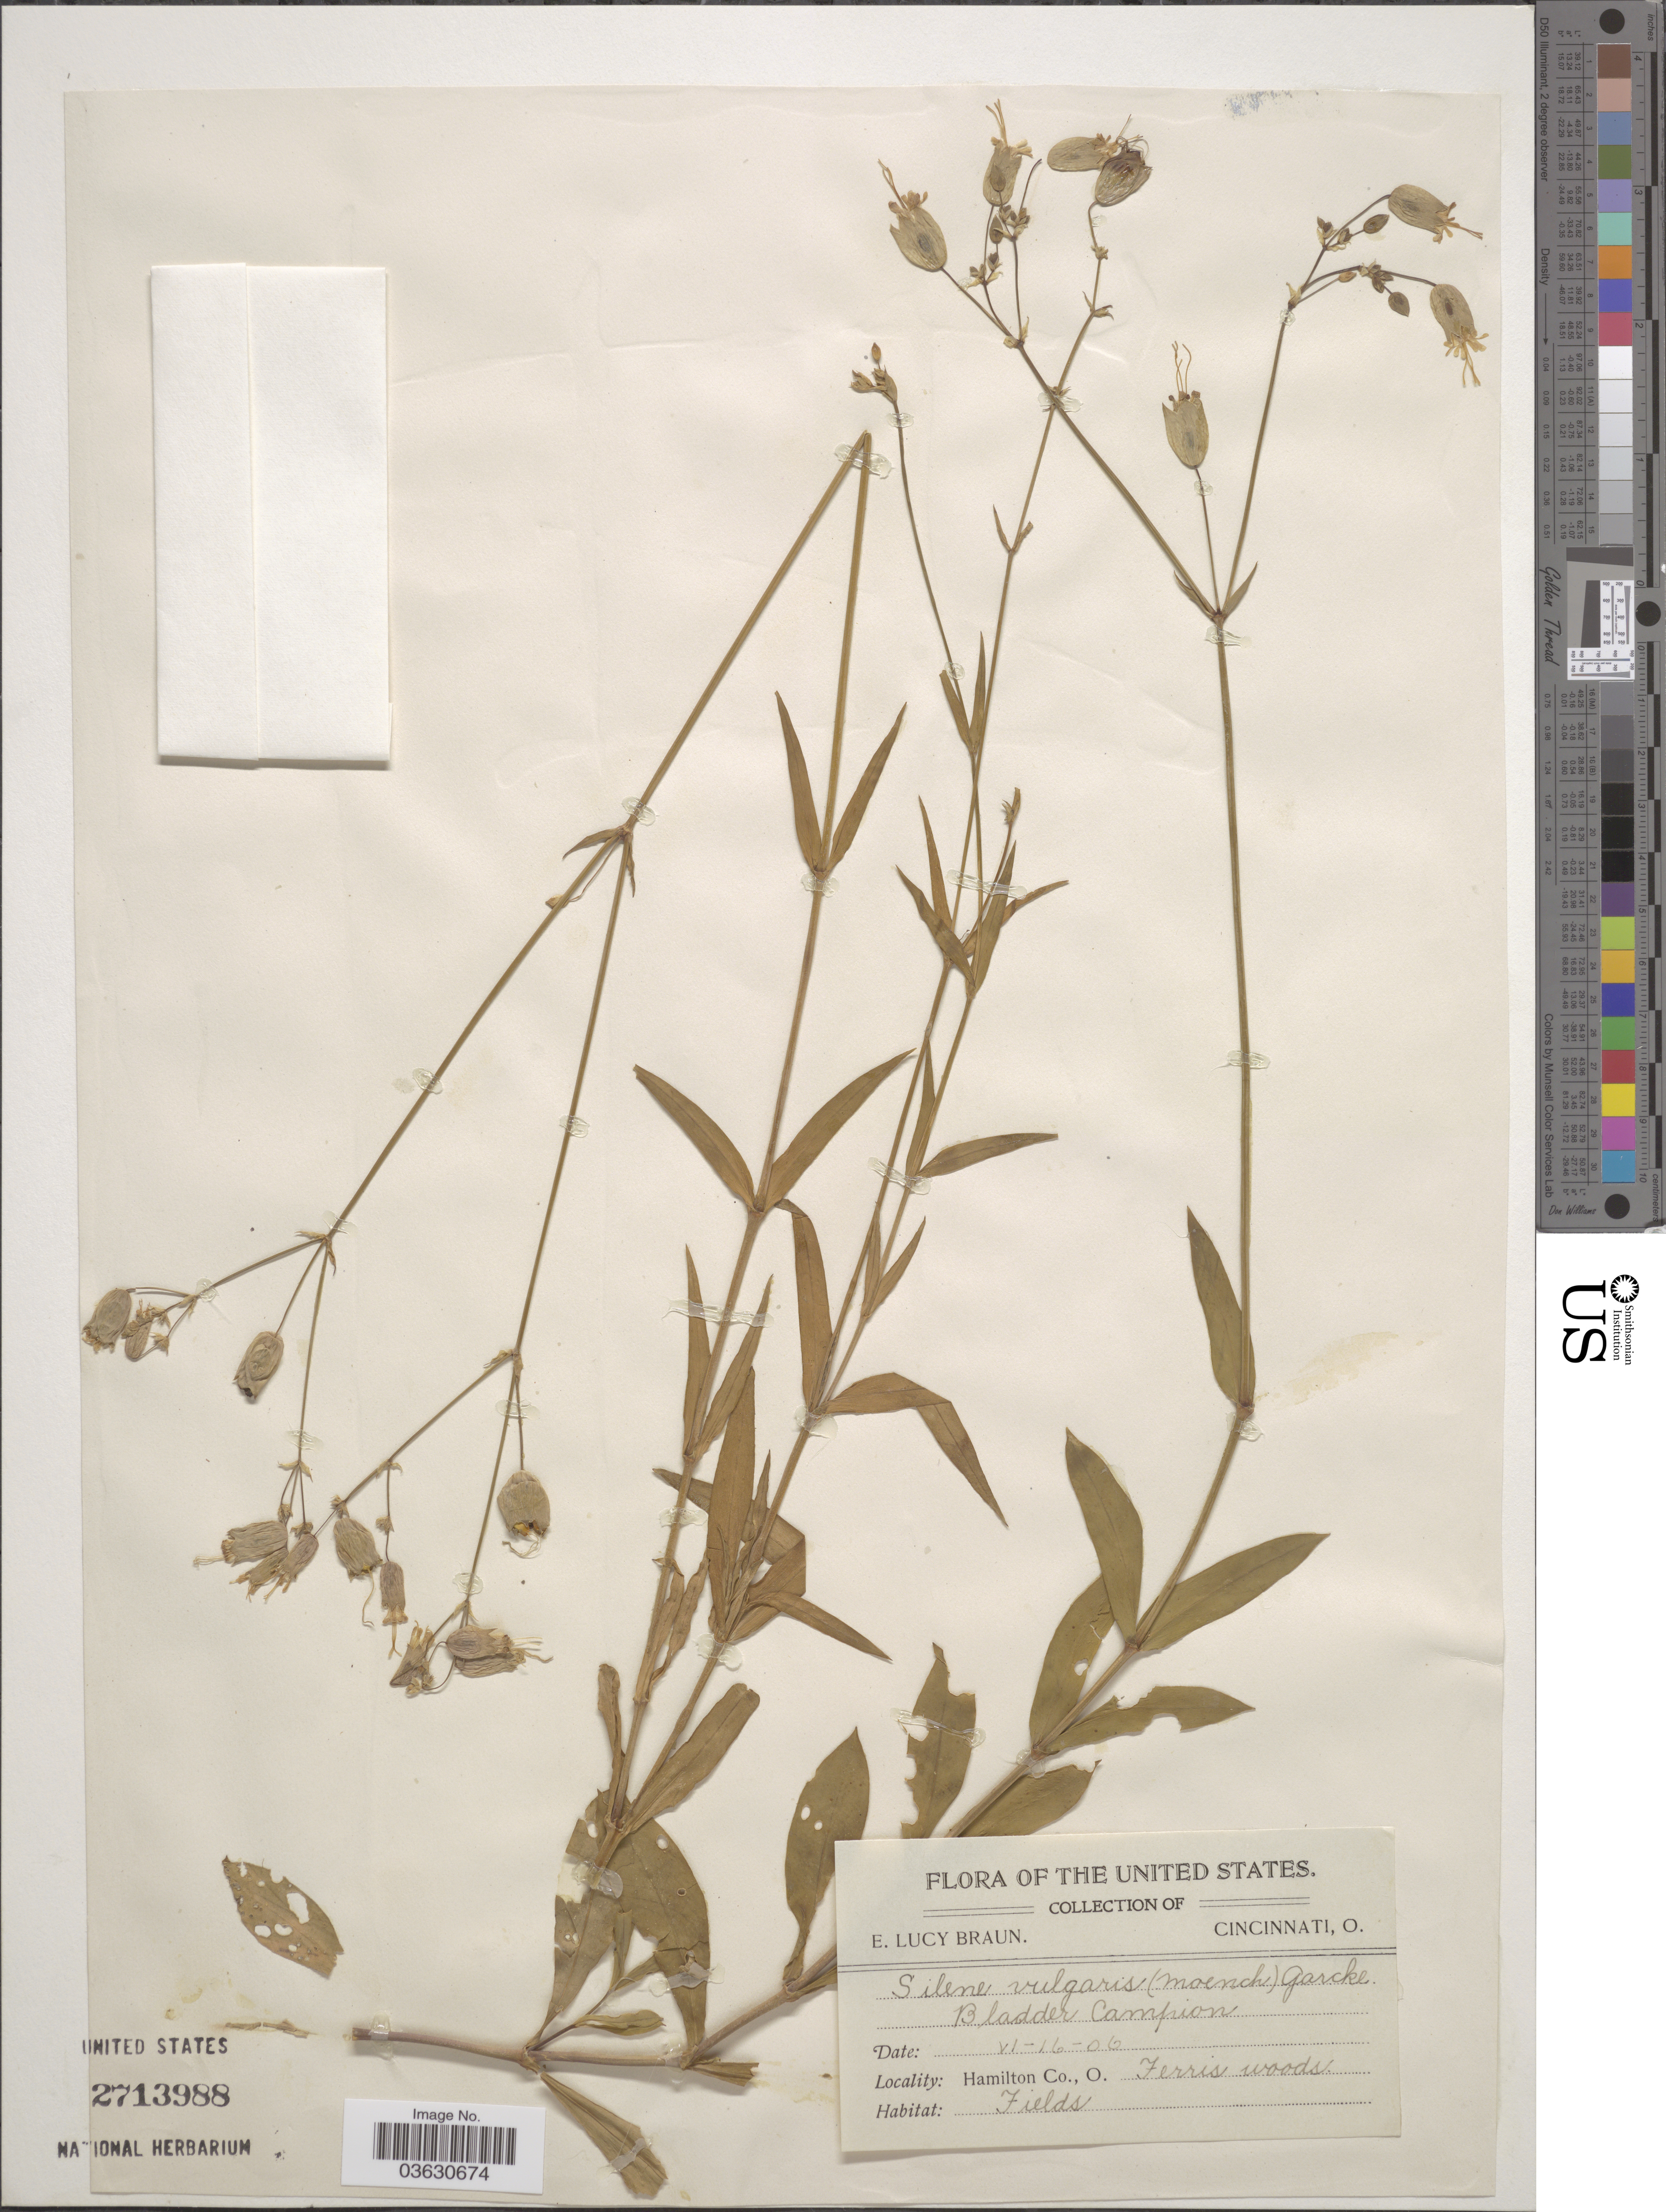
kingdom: Plantae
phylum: Tracheophyta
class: Magnoliopsida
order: Caryophyllales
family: Caryophyllaceae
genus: Silene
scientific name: Silene cucubalus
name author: L.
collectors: E. L. Braun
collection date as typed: Transcribed d/m/y: 16/6/6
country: United States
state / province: Ohio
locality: Hamilton Co., Ferris woods.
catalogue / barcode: US 2713988